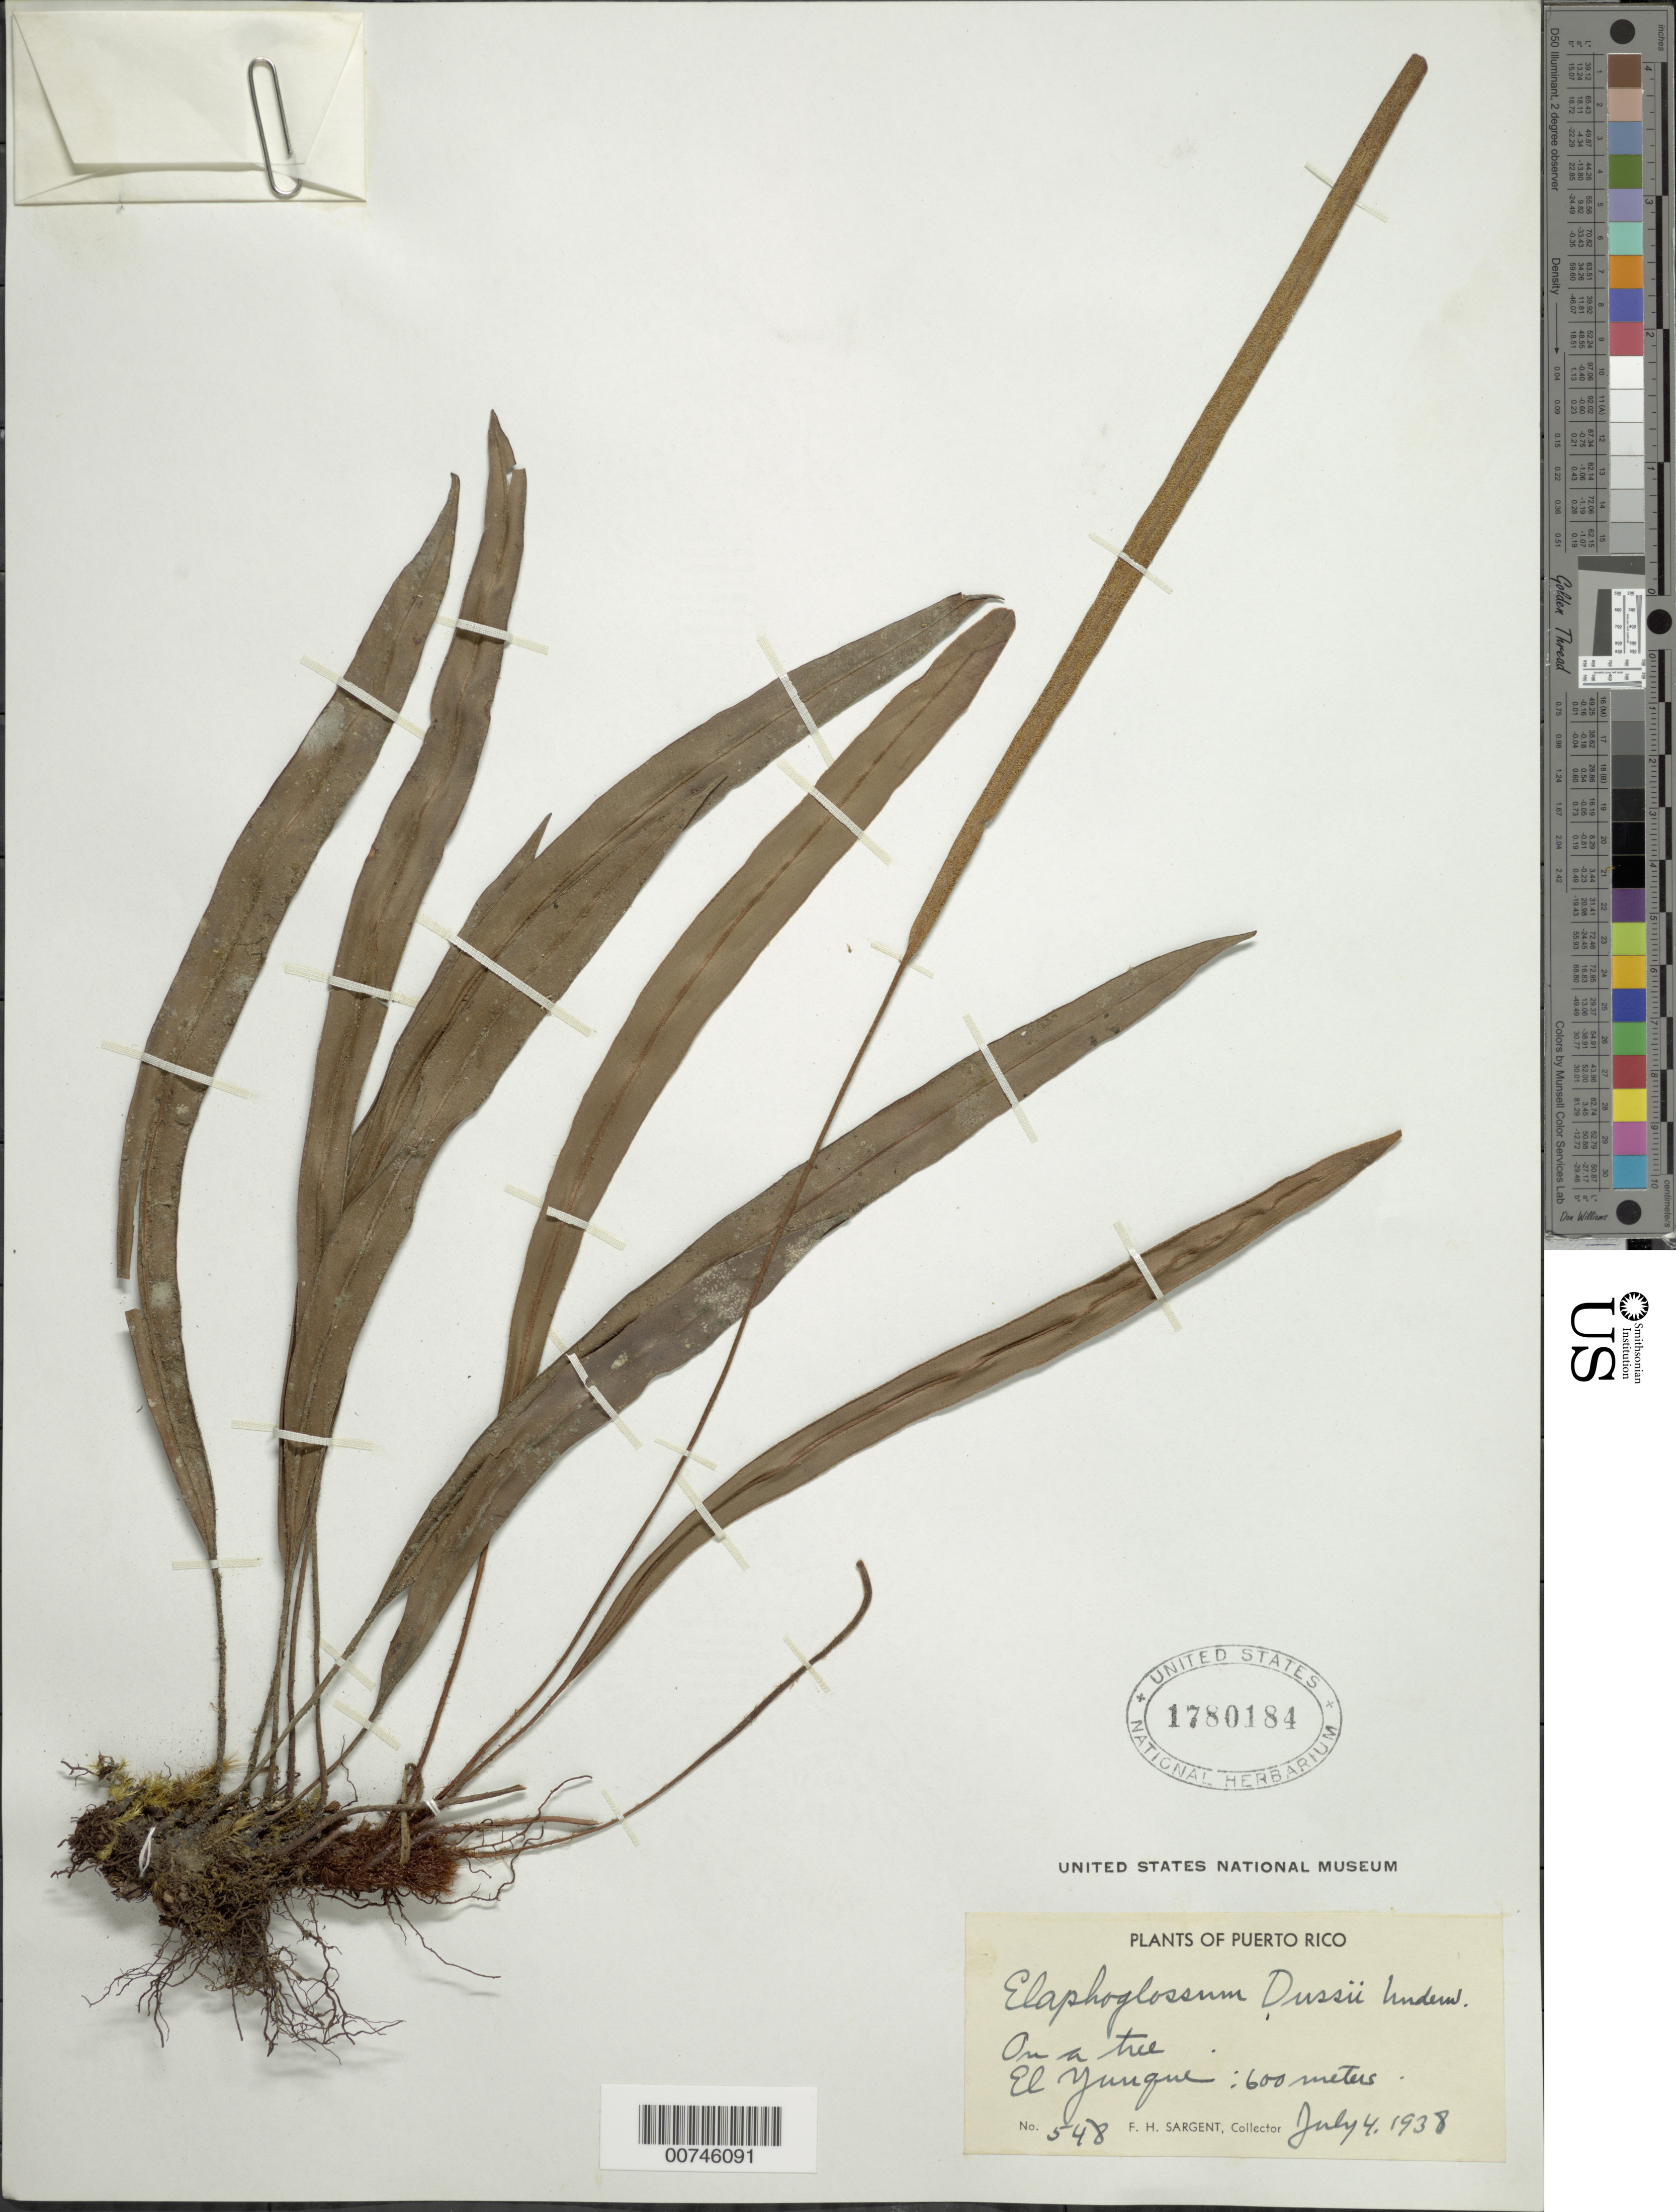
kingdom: Plantae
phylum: Tracheophyta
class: Polypodiopsida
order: Polypodiales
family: Dryopteridaceae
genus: Elaphoglossum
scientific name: Elaphoglossum petiolatum var. dussii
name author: (Underw. ex Maxon) Proctor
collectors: F. H. Sargent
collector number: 548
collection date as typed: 04 Jul 1938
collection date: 1938-07-04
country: Puerto Rico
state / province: Río Grande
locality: El Yunque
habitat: On a tree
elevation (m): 600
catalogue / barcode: US 1780184